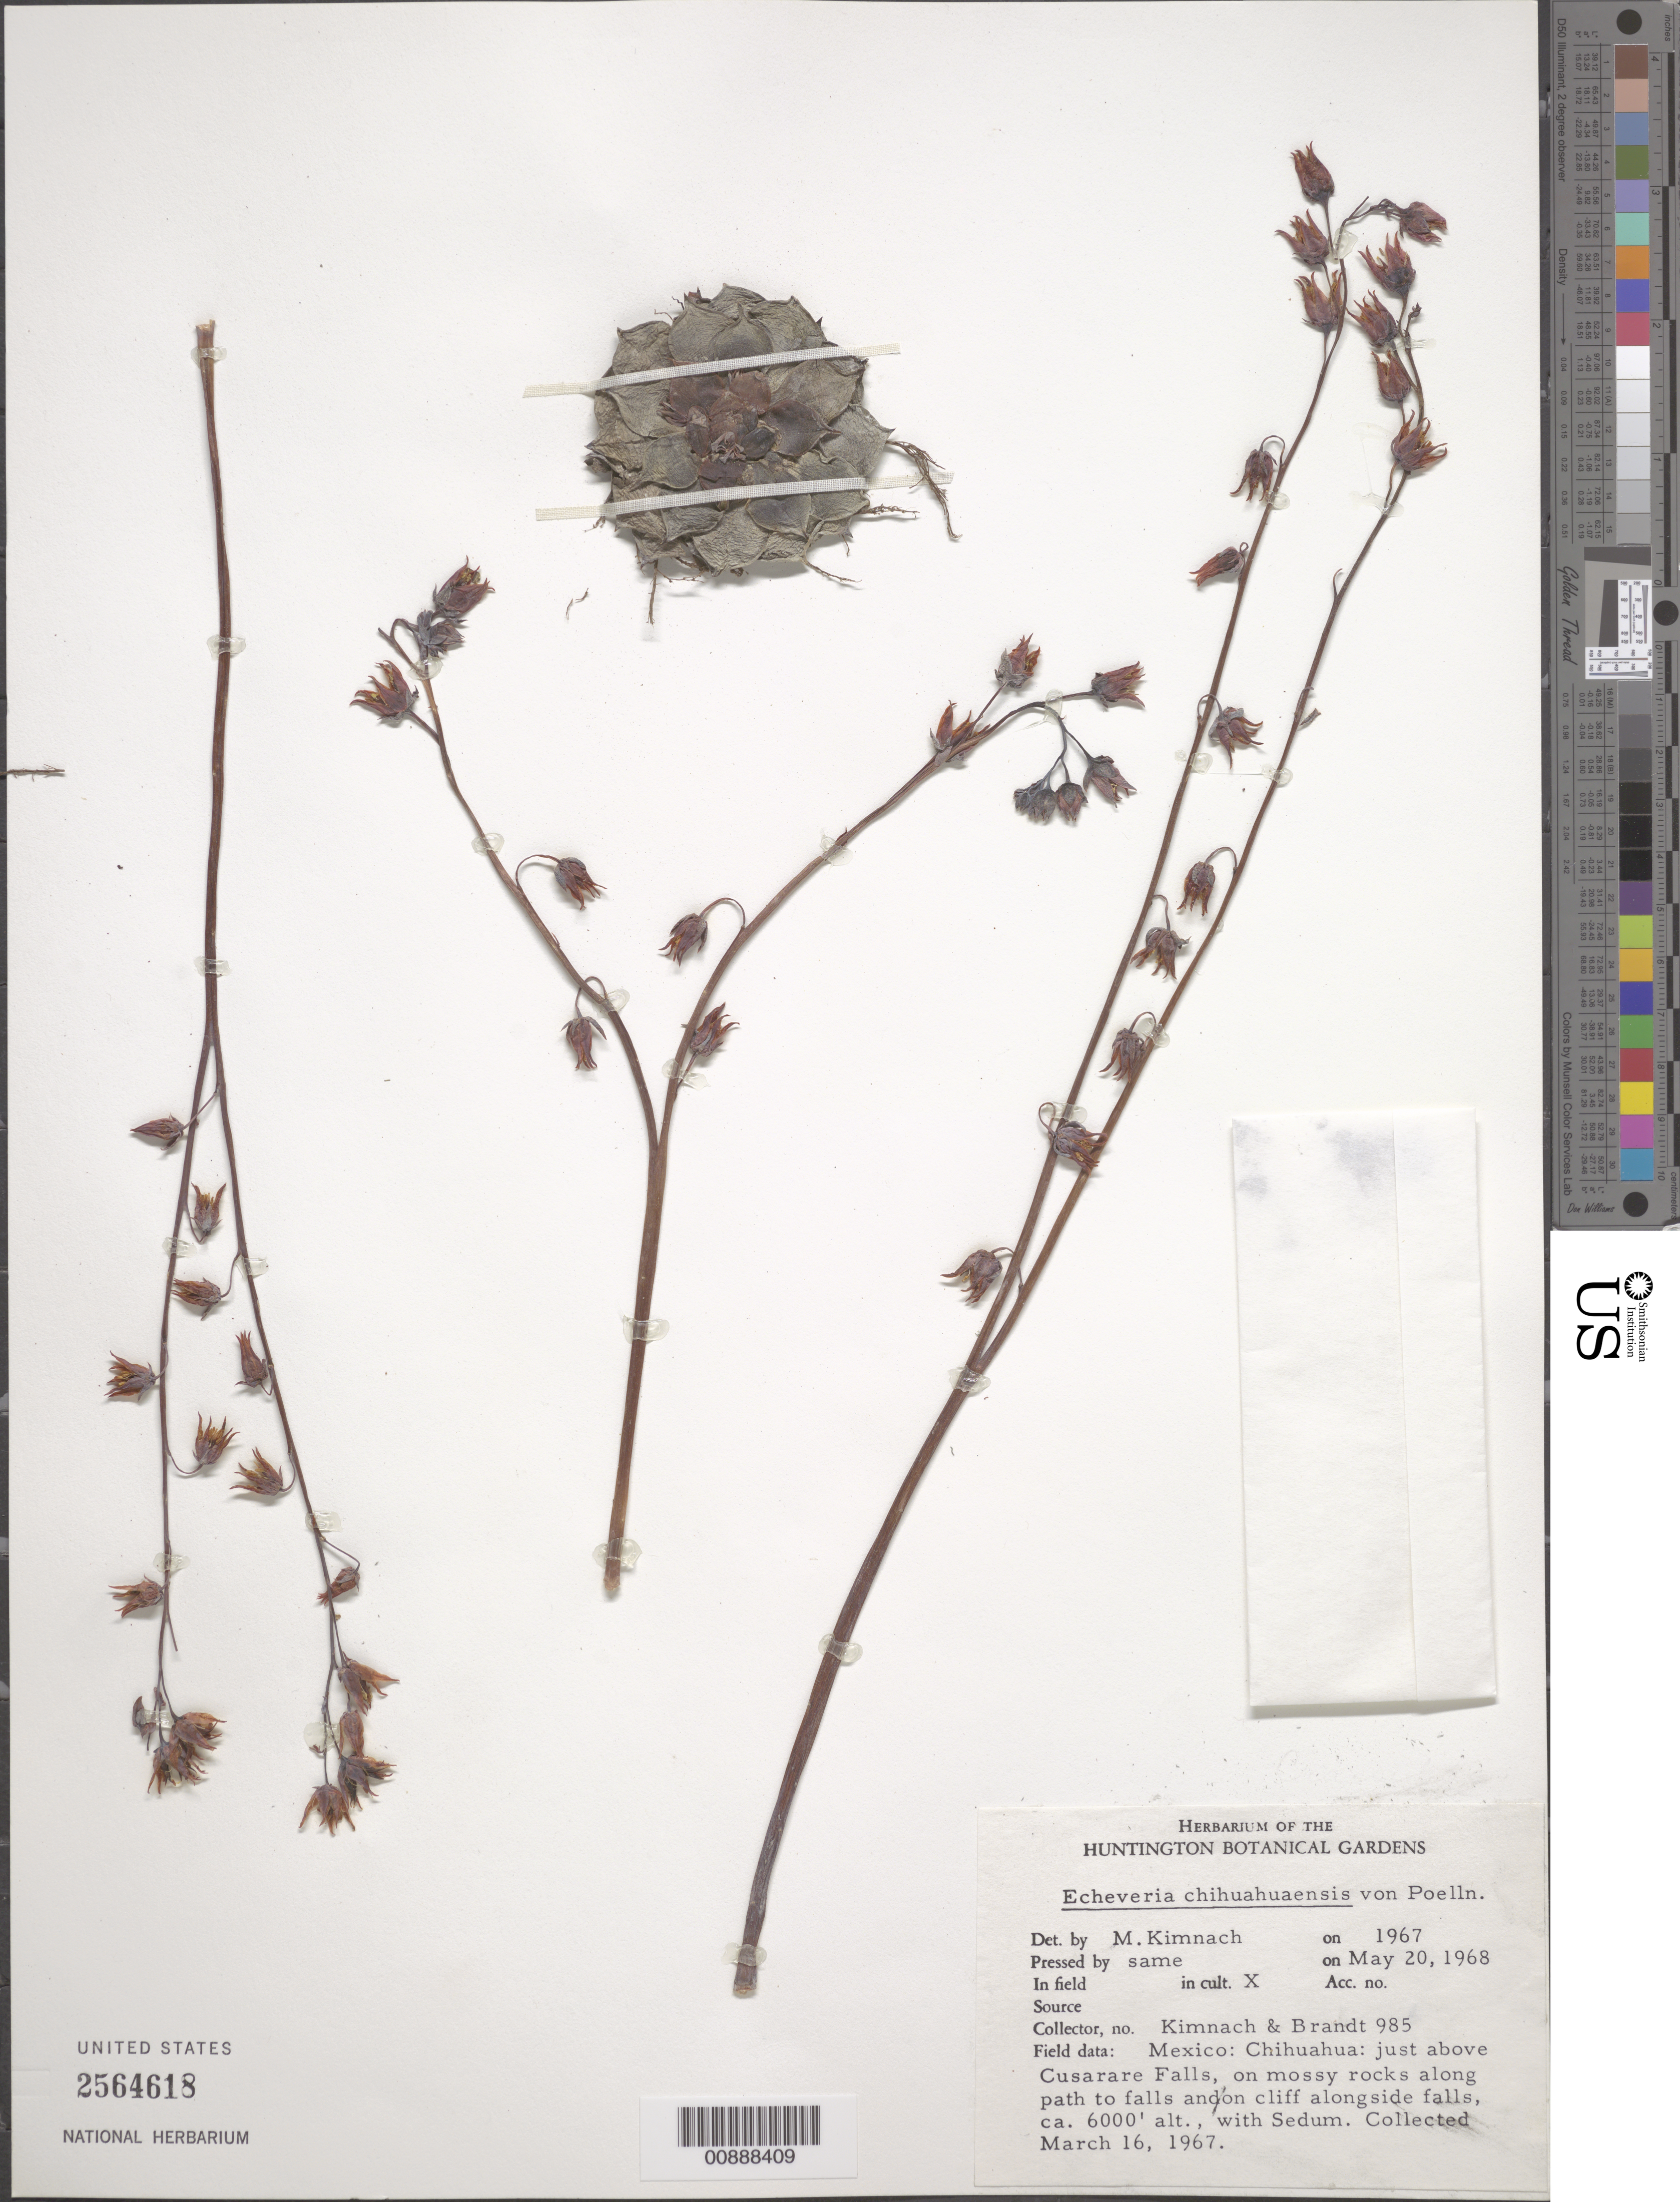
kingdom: Plantae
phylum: Tracheophyta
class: Magnoliopsida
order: Saxifragales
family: Crassulaceae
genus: Echeveria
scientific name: Echeveria chihuahuaensis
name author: Poelln.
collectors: M. W. Kimnach & -. Brandt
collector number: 985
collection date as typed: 16 Mar 1967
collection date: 1967-03-16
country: Mexico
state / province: Chihuahua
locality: Just above Cusarare Falls. Along path to falls and on cliff alongside falls.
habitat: On mossy rocks along path to falls and on cliff alongside falls; with Sedum.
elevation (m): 1829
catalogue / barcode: US 2564618